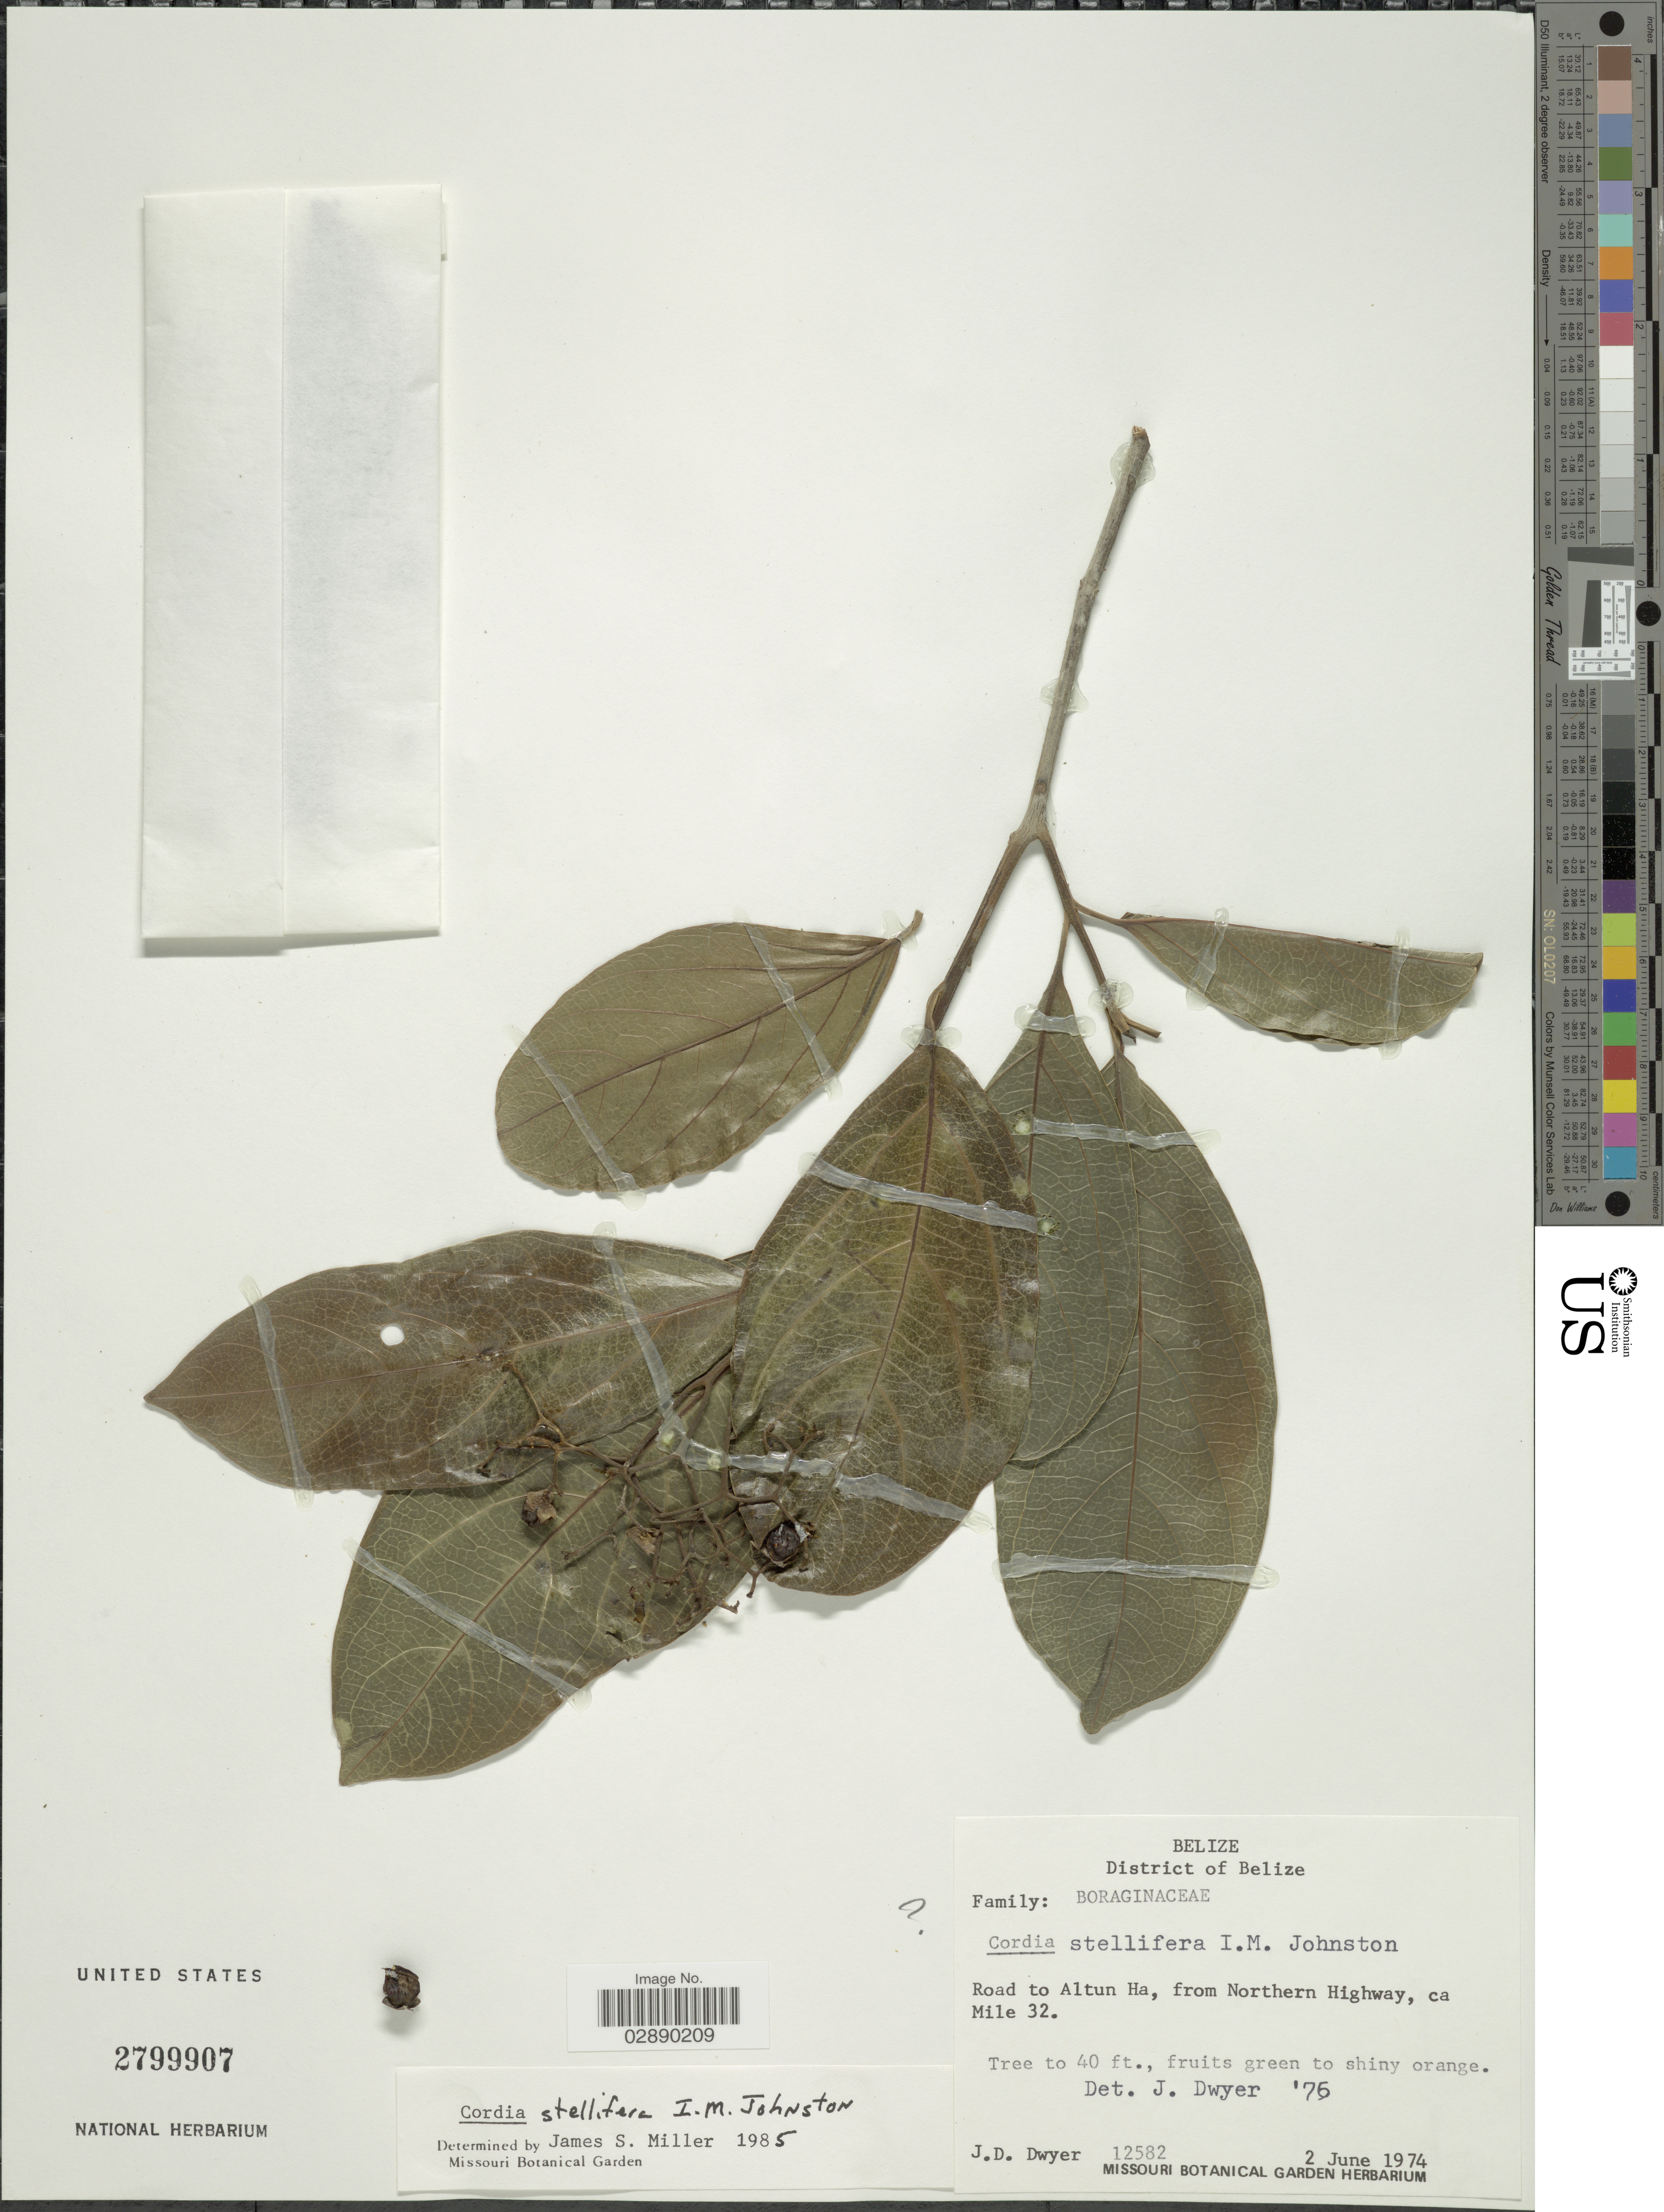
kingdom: Plantae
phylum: Tracheophyta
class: Magnoliopsida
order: Boraginales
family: Cordiaceae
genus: Cordia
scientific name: Cordia stellifera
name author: I.M. Johnst.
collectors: J. D. Dwyer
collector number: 12582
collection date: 1974-06-02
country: Belize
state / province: Belize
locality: District of Belize. Road to Altun Ha, from Northern Highway, ca Mile 32.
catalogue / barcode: US 2799907